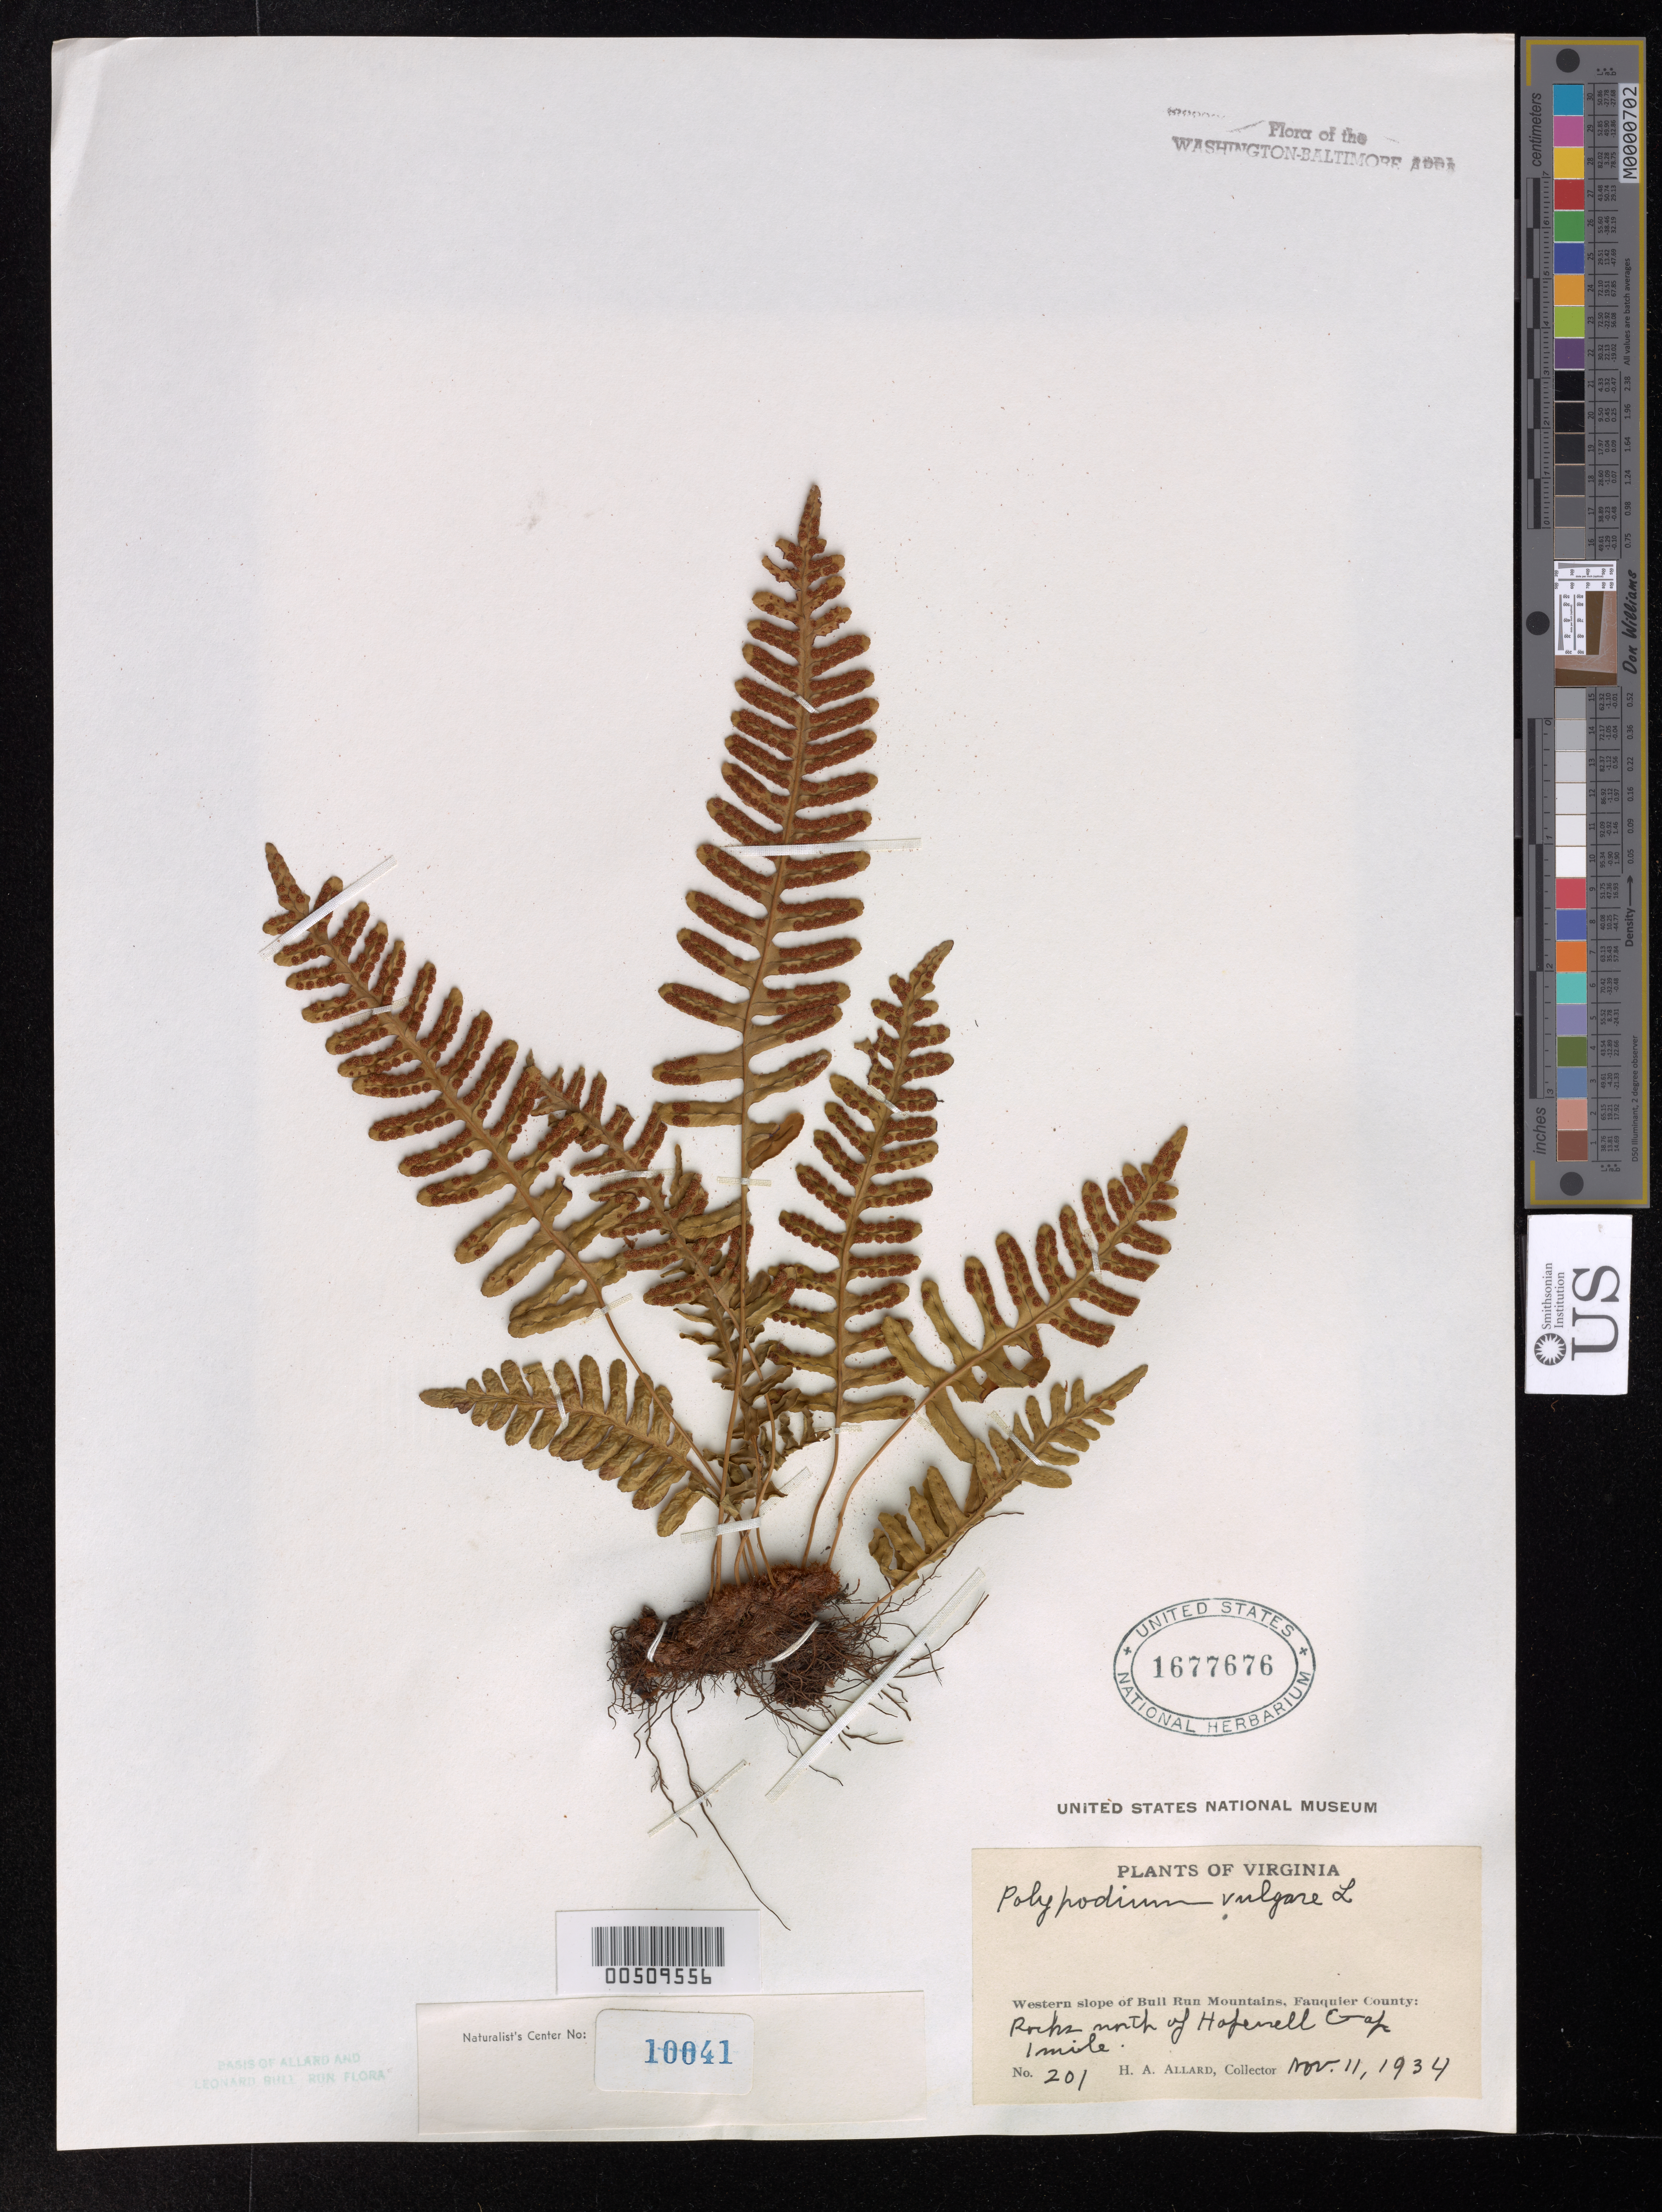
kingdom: Plantae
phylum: Tracheophyta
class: Polypodiopsida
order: Polypodiales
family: Polypodiaceae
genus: Polypodium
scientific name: Polypodium vulgare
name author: L.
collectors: H. A. Allard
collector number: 201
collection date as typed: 11 Nov 1934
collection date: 1934-11-11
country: United States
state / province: Virginia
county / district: Fauquier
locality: Bull Run Mountains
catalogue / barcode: US 1677676